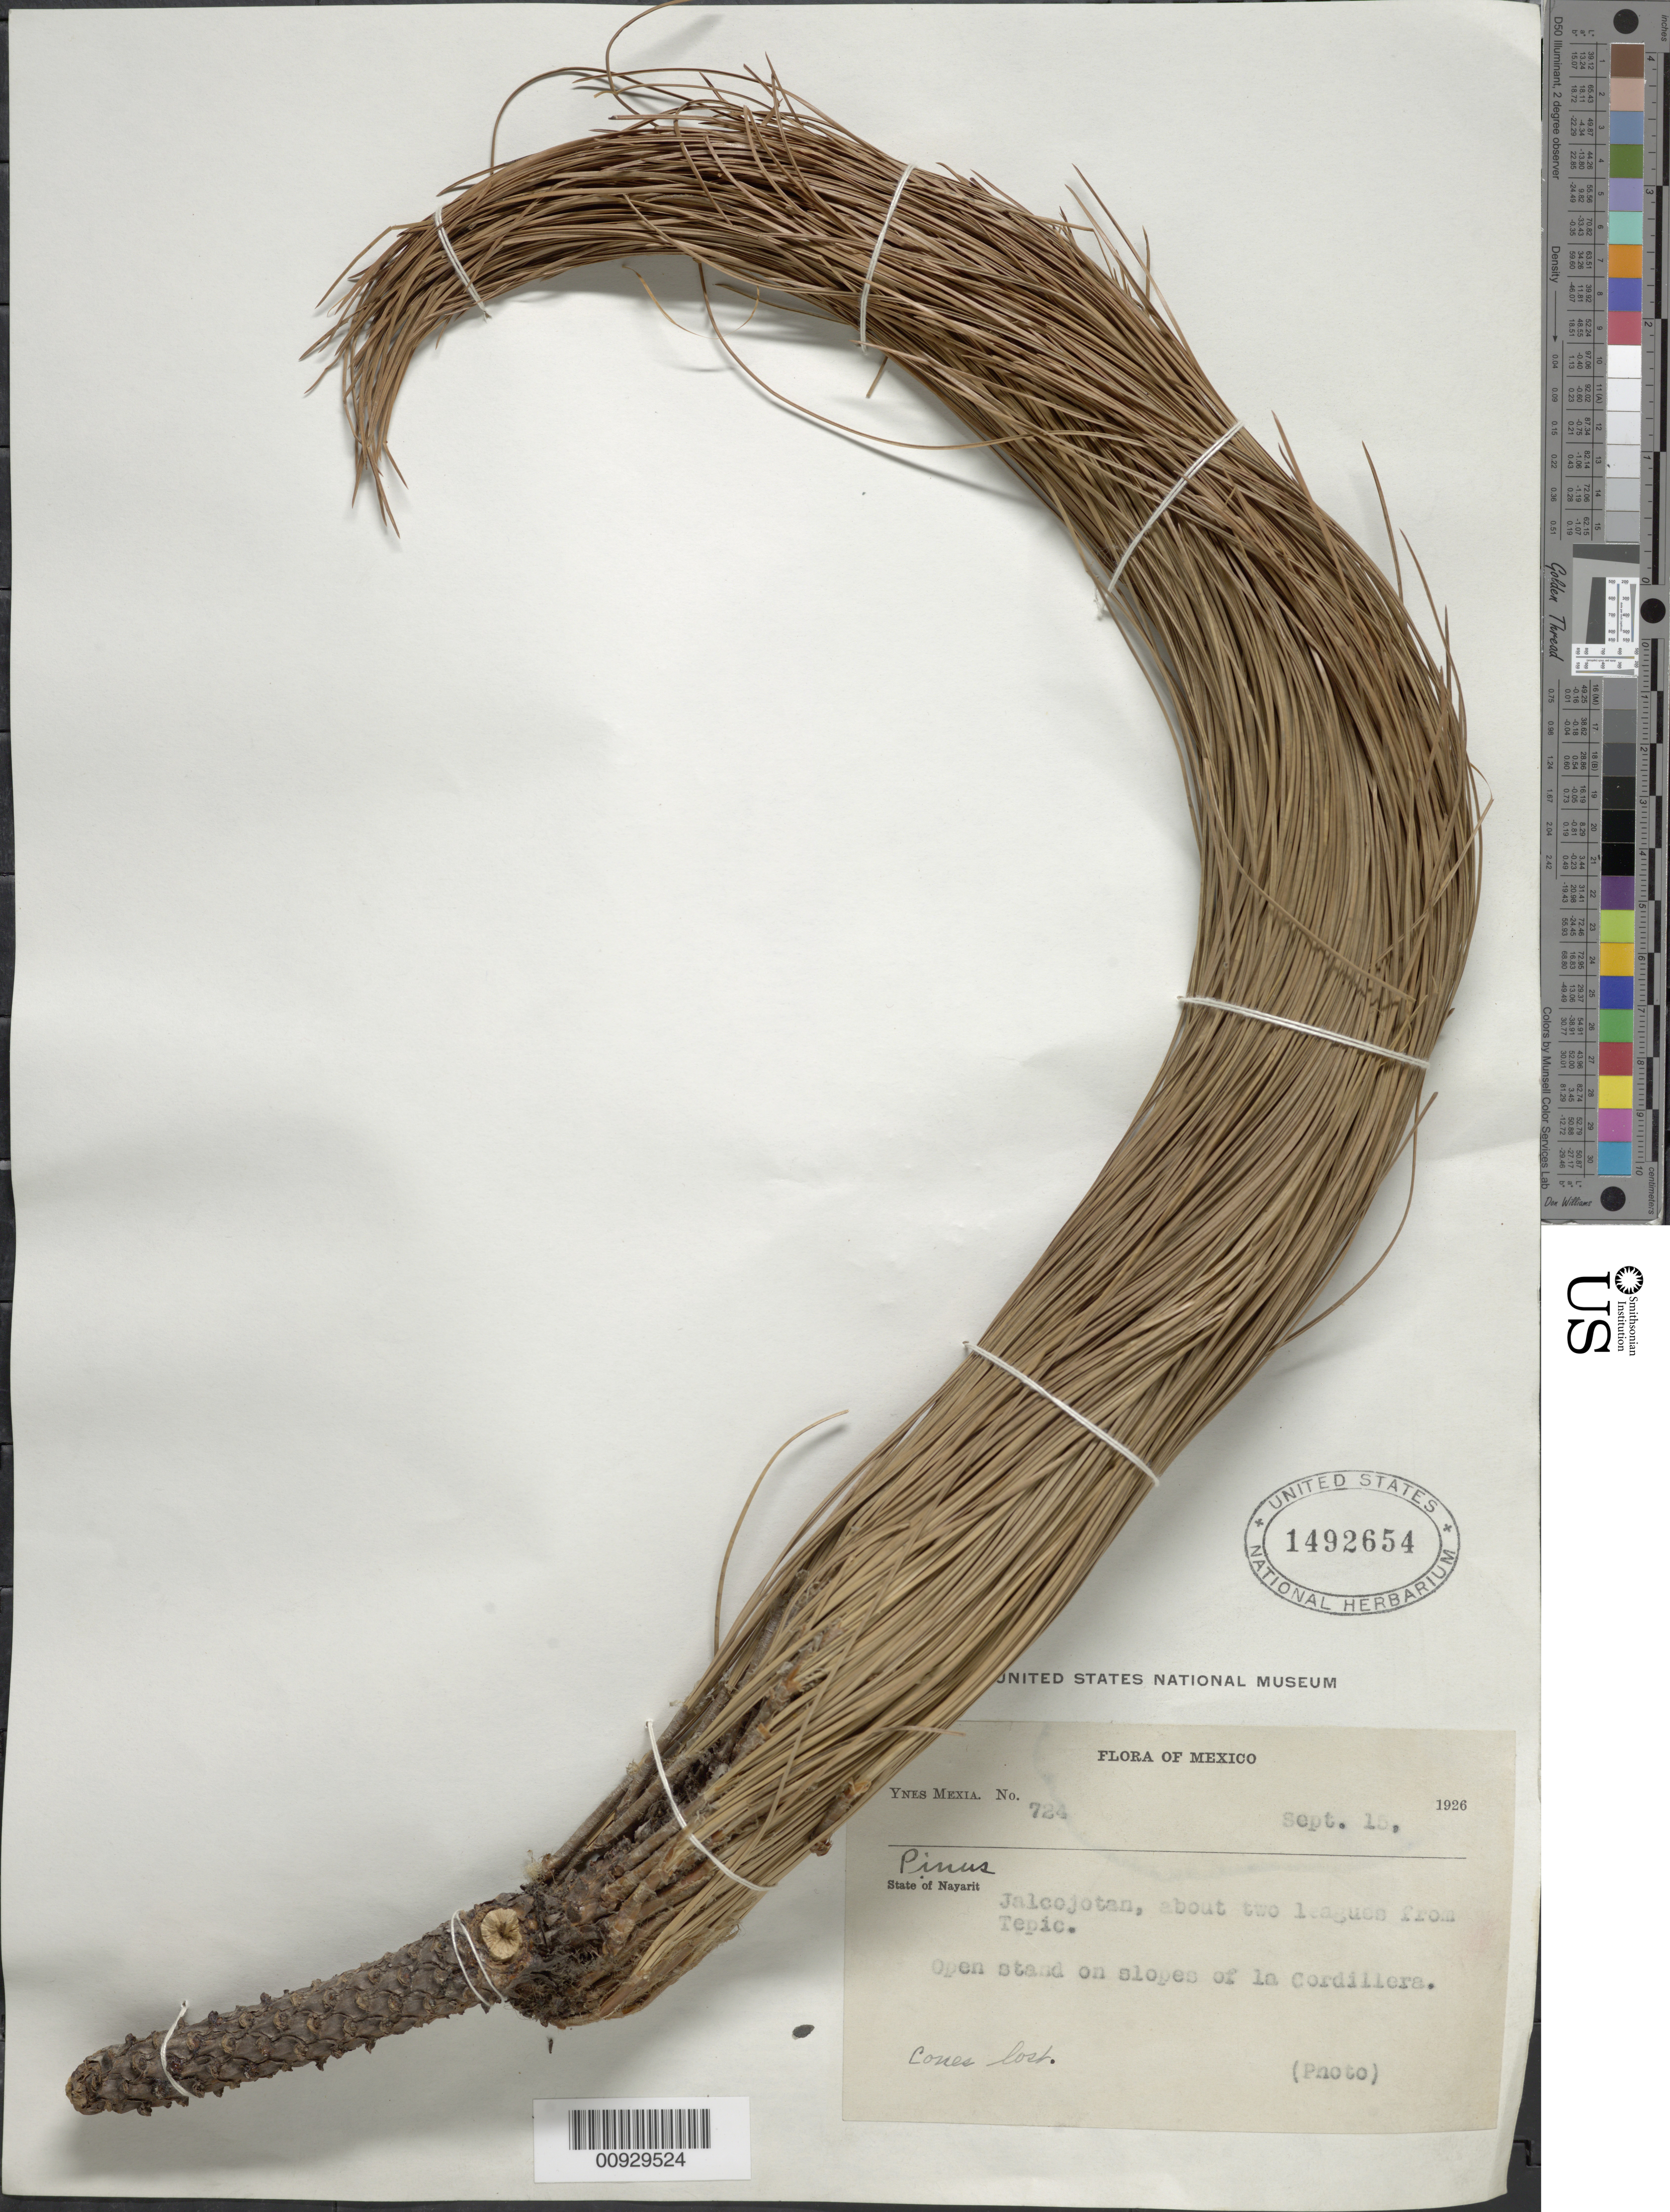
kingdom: Plantae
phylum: Tracheophyta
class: Pinopsida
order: Pinales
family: Pinaceae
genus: Pinus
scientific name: Pinus sp.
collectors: Y. Mexia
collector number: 724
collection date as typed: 15 Sep 1926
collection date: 1926-09-15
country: Mexico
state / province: Nayarit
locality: Jalcojotan, about two leagues from Tepic.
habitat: Open stand on slopes of cordillera.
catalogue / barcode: US 1492654